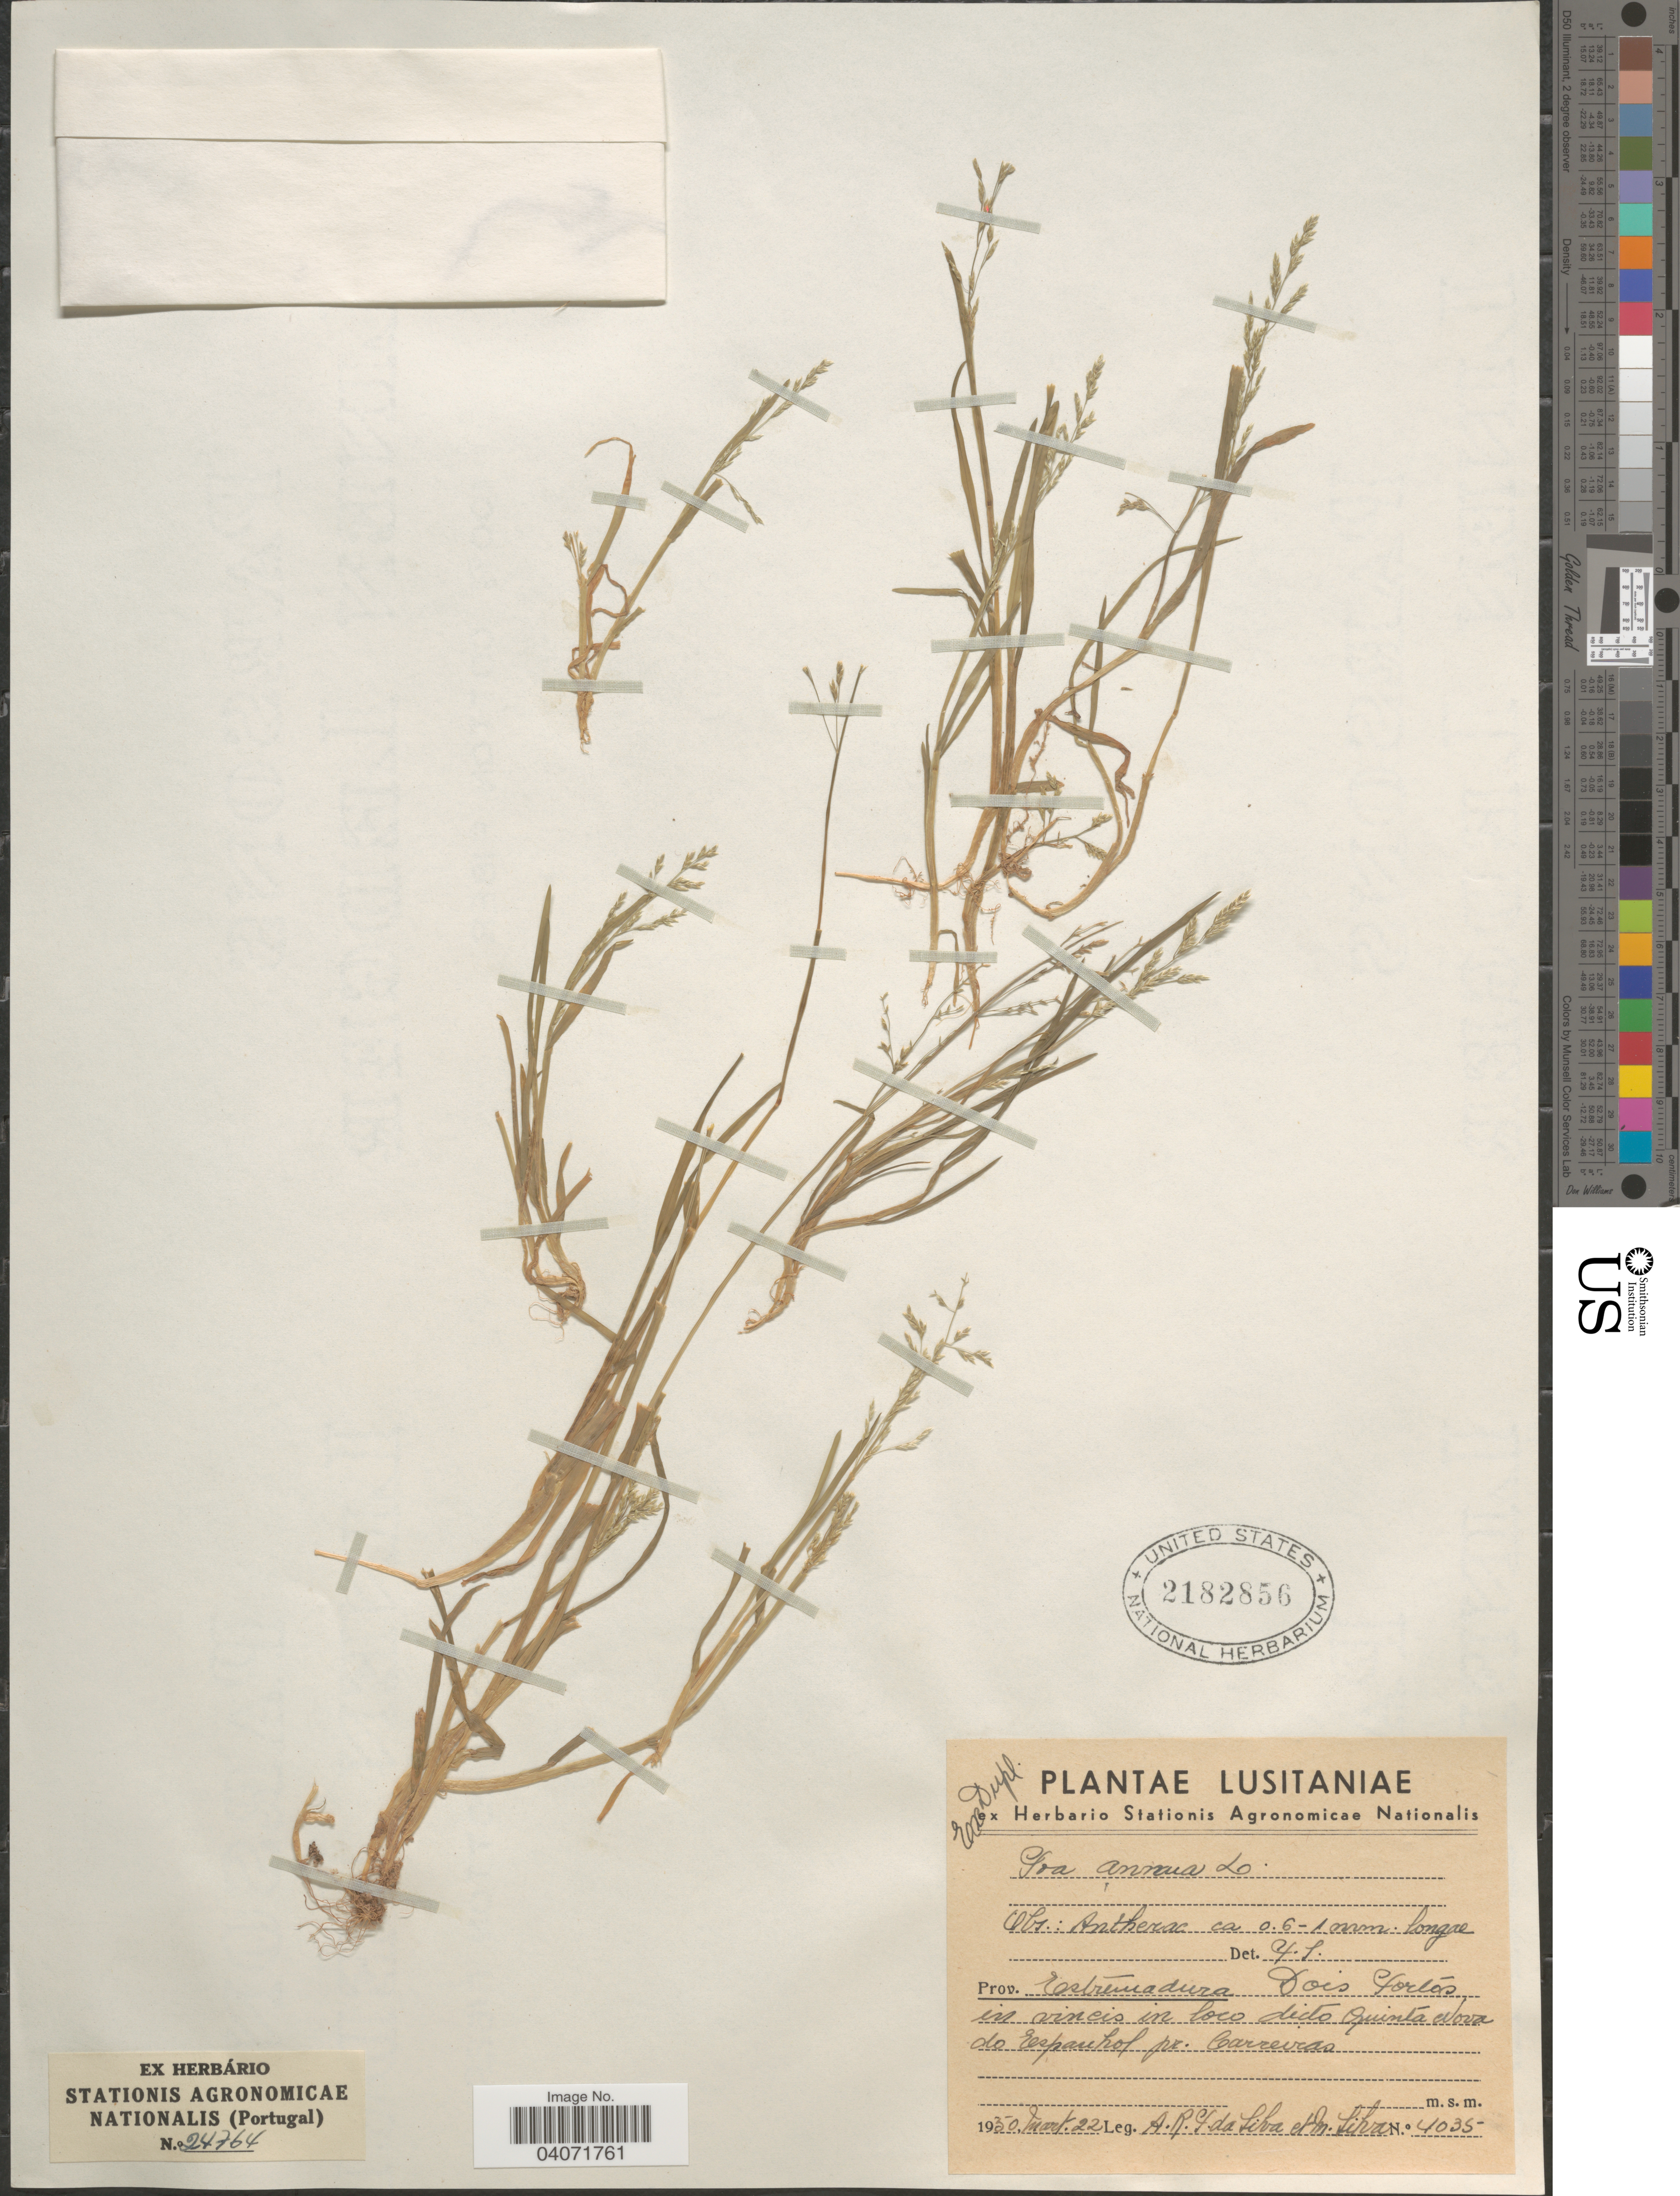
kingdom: Plantae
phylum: Tracheophyta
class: Liliopsida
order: Poales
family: Poaceae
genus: Poa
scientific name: Poa annua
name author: L.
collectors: A. da Silva & M. Silva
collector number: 4035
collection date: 1950-03-22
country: Portugal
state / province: Lisboa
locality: Lusitaniae. Prov. Estremadura. Dois Portos in vineis in loco dicto Quintá Nova do Espanhol pr. Carreiras.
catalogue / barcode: US 2182856